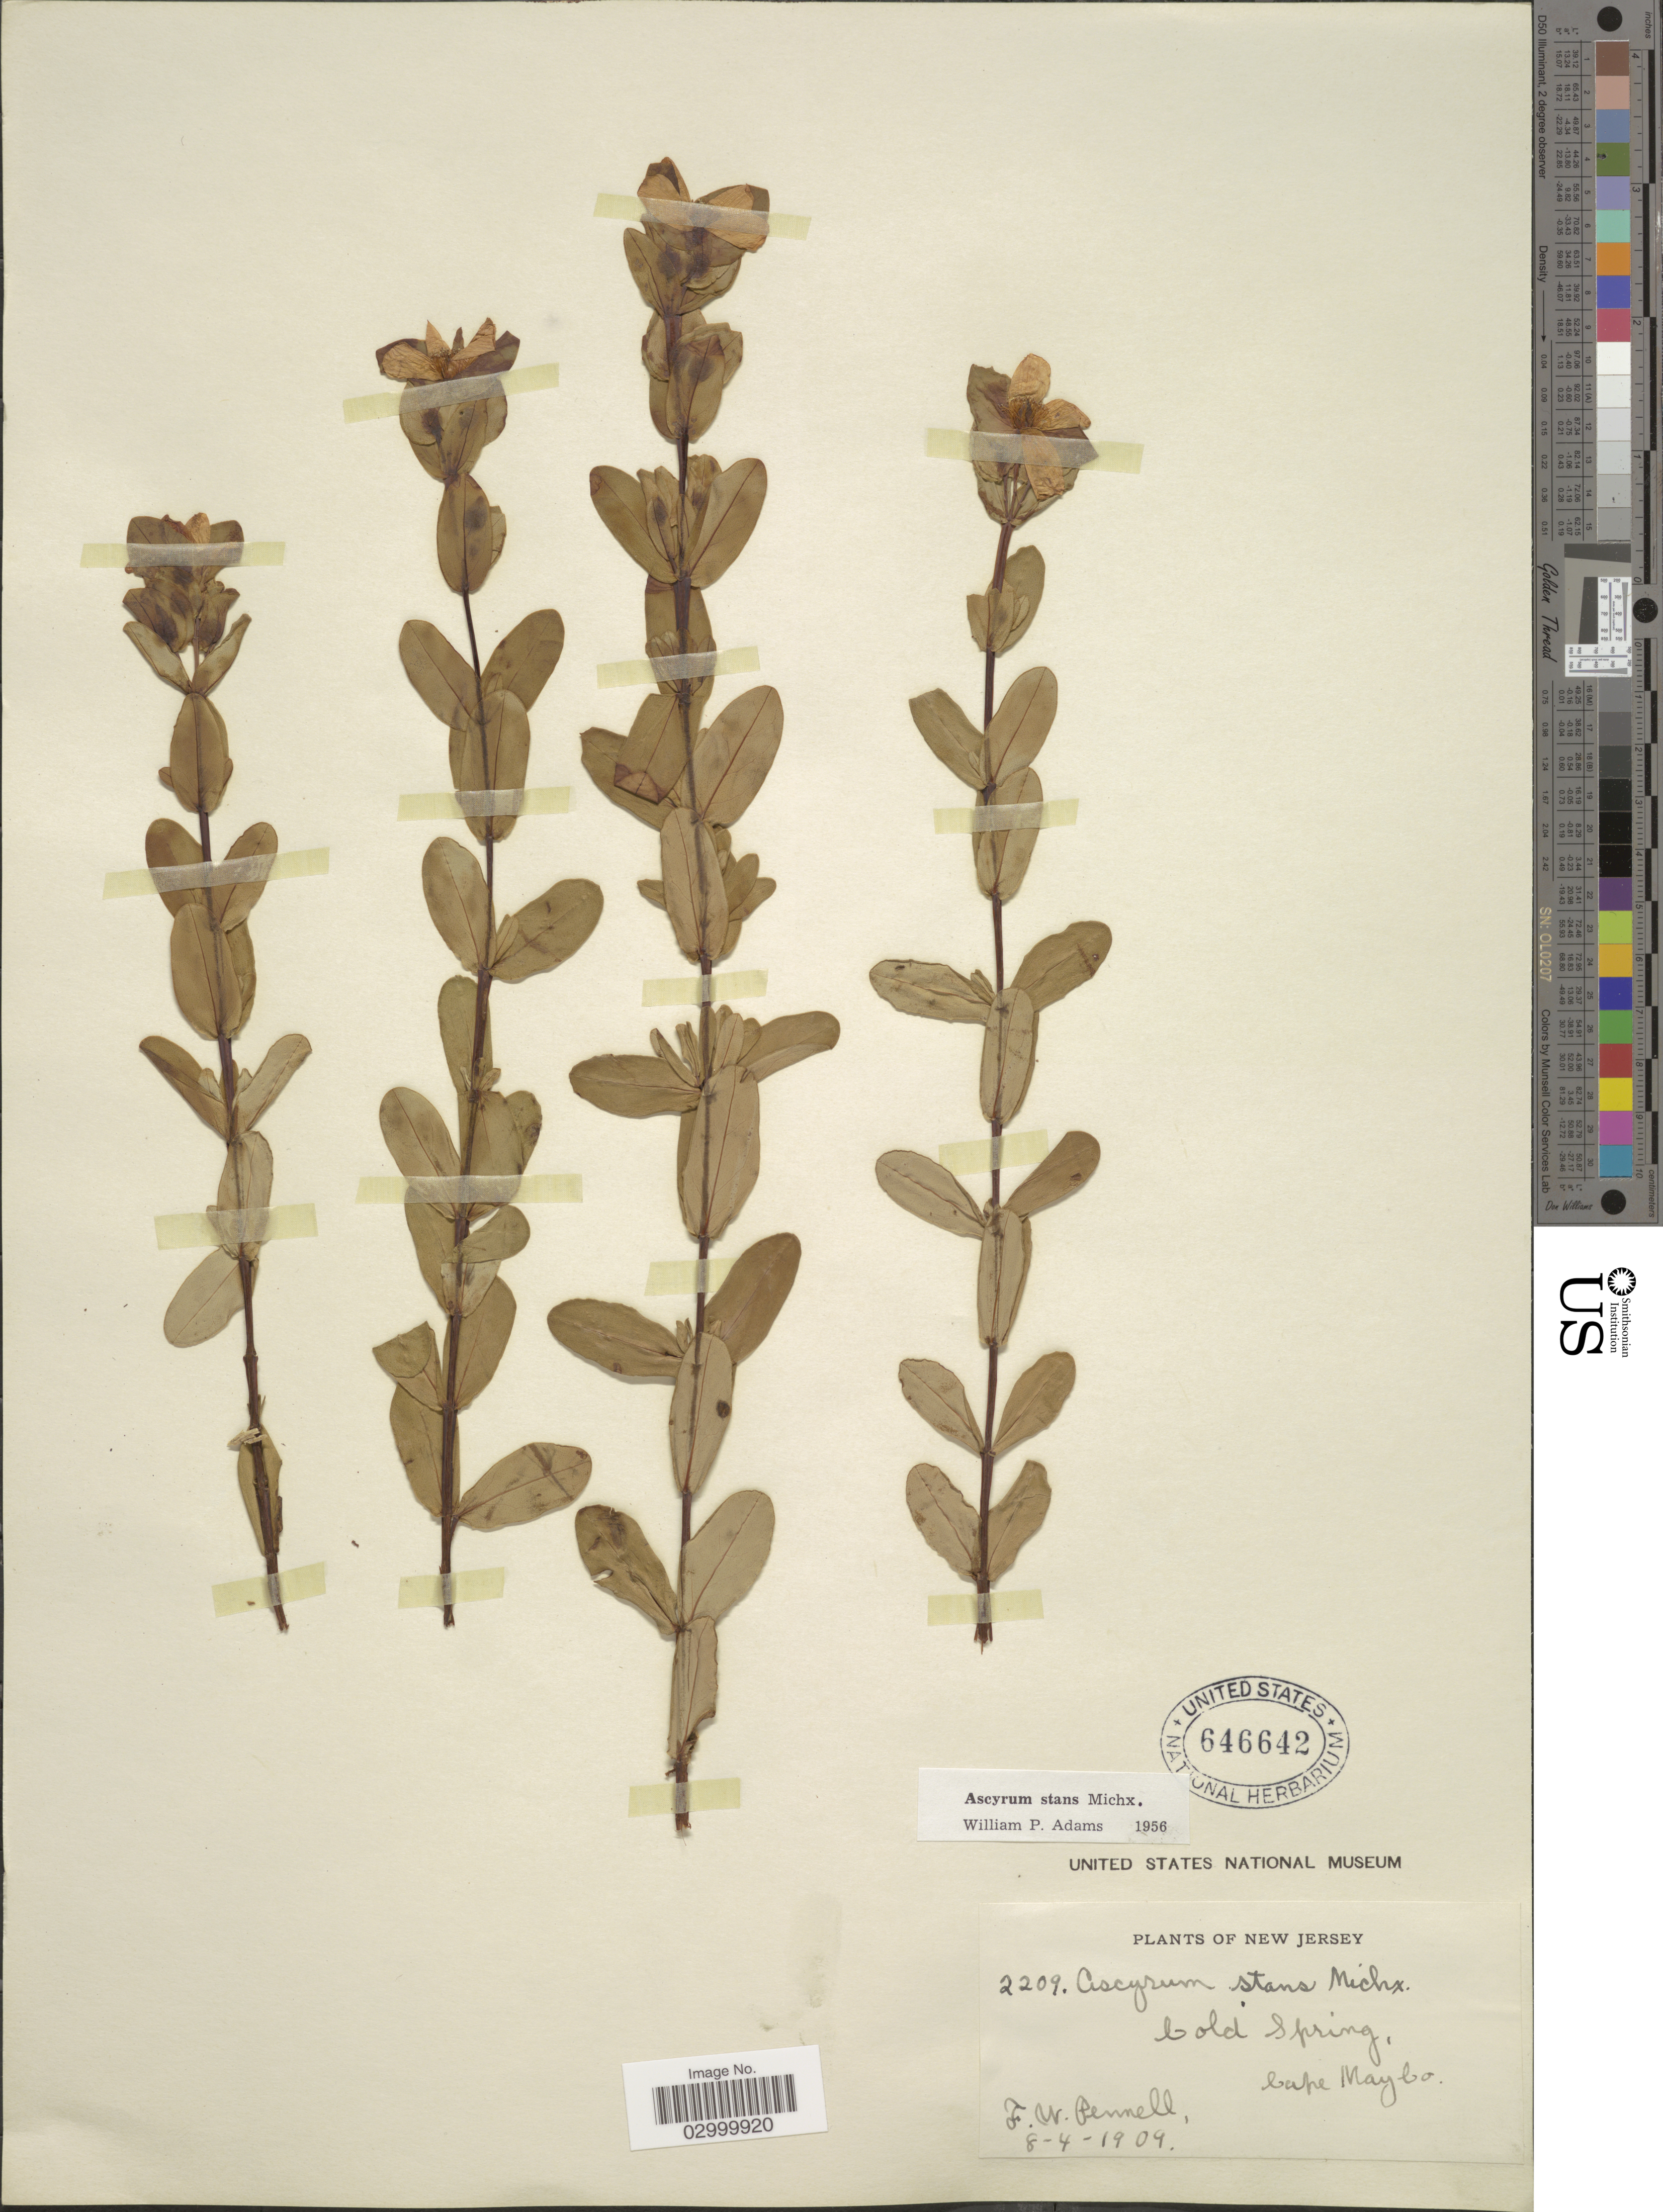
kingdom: Plantae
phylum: Tracheophyta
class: Magnoliopsida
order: Malpighiales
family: Hypericaceae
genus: Hypericum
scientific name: Hypericum crux-andreae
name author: (L.) Crantz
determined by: Strong, Mark T., (BOT), Smithsonian Institution - National Museum of Natural History (UNITED STATES)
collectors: F. W. Pennell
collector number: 2209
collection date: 1909-08-04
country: United States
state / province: New Jersey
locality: Cold Spring, Cape May Co.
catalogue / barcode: US 646642